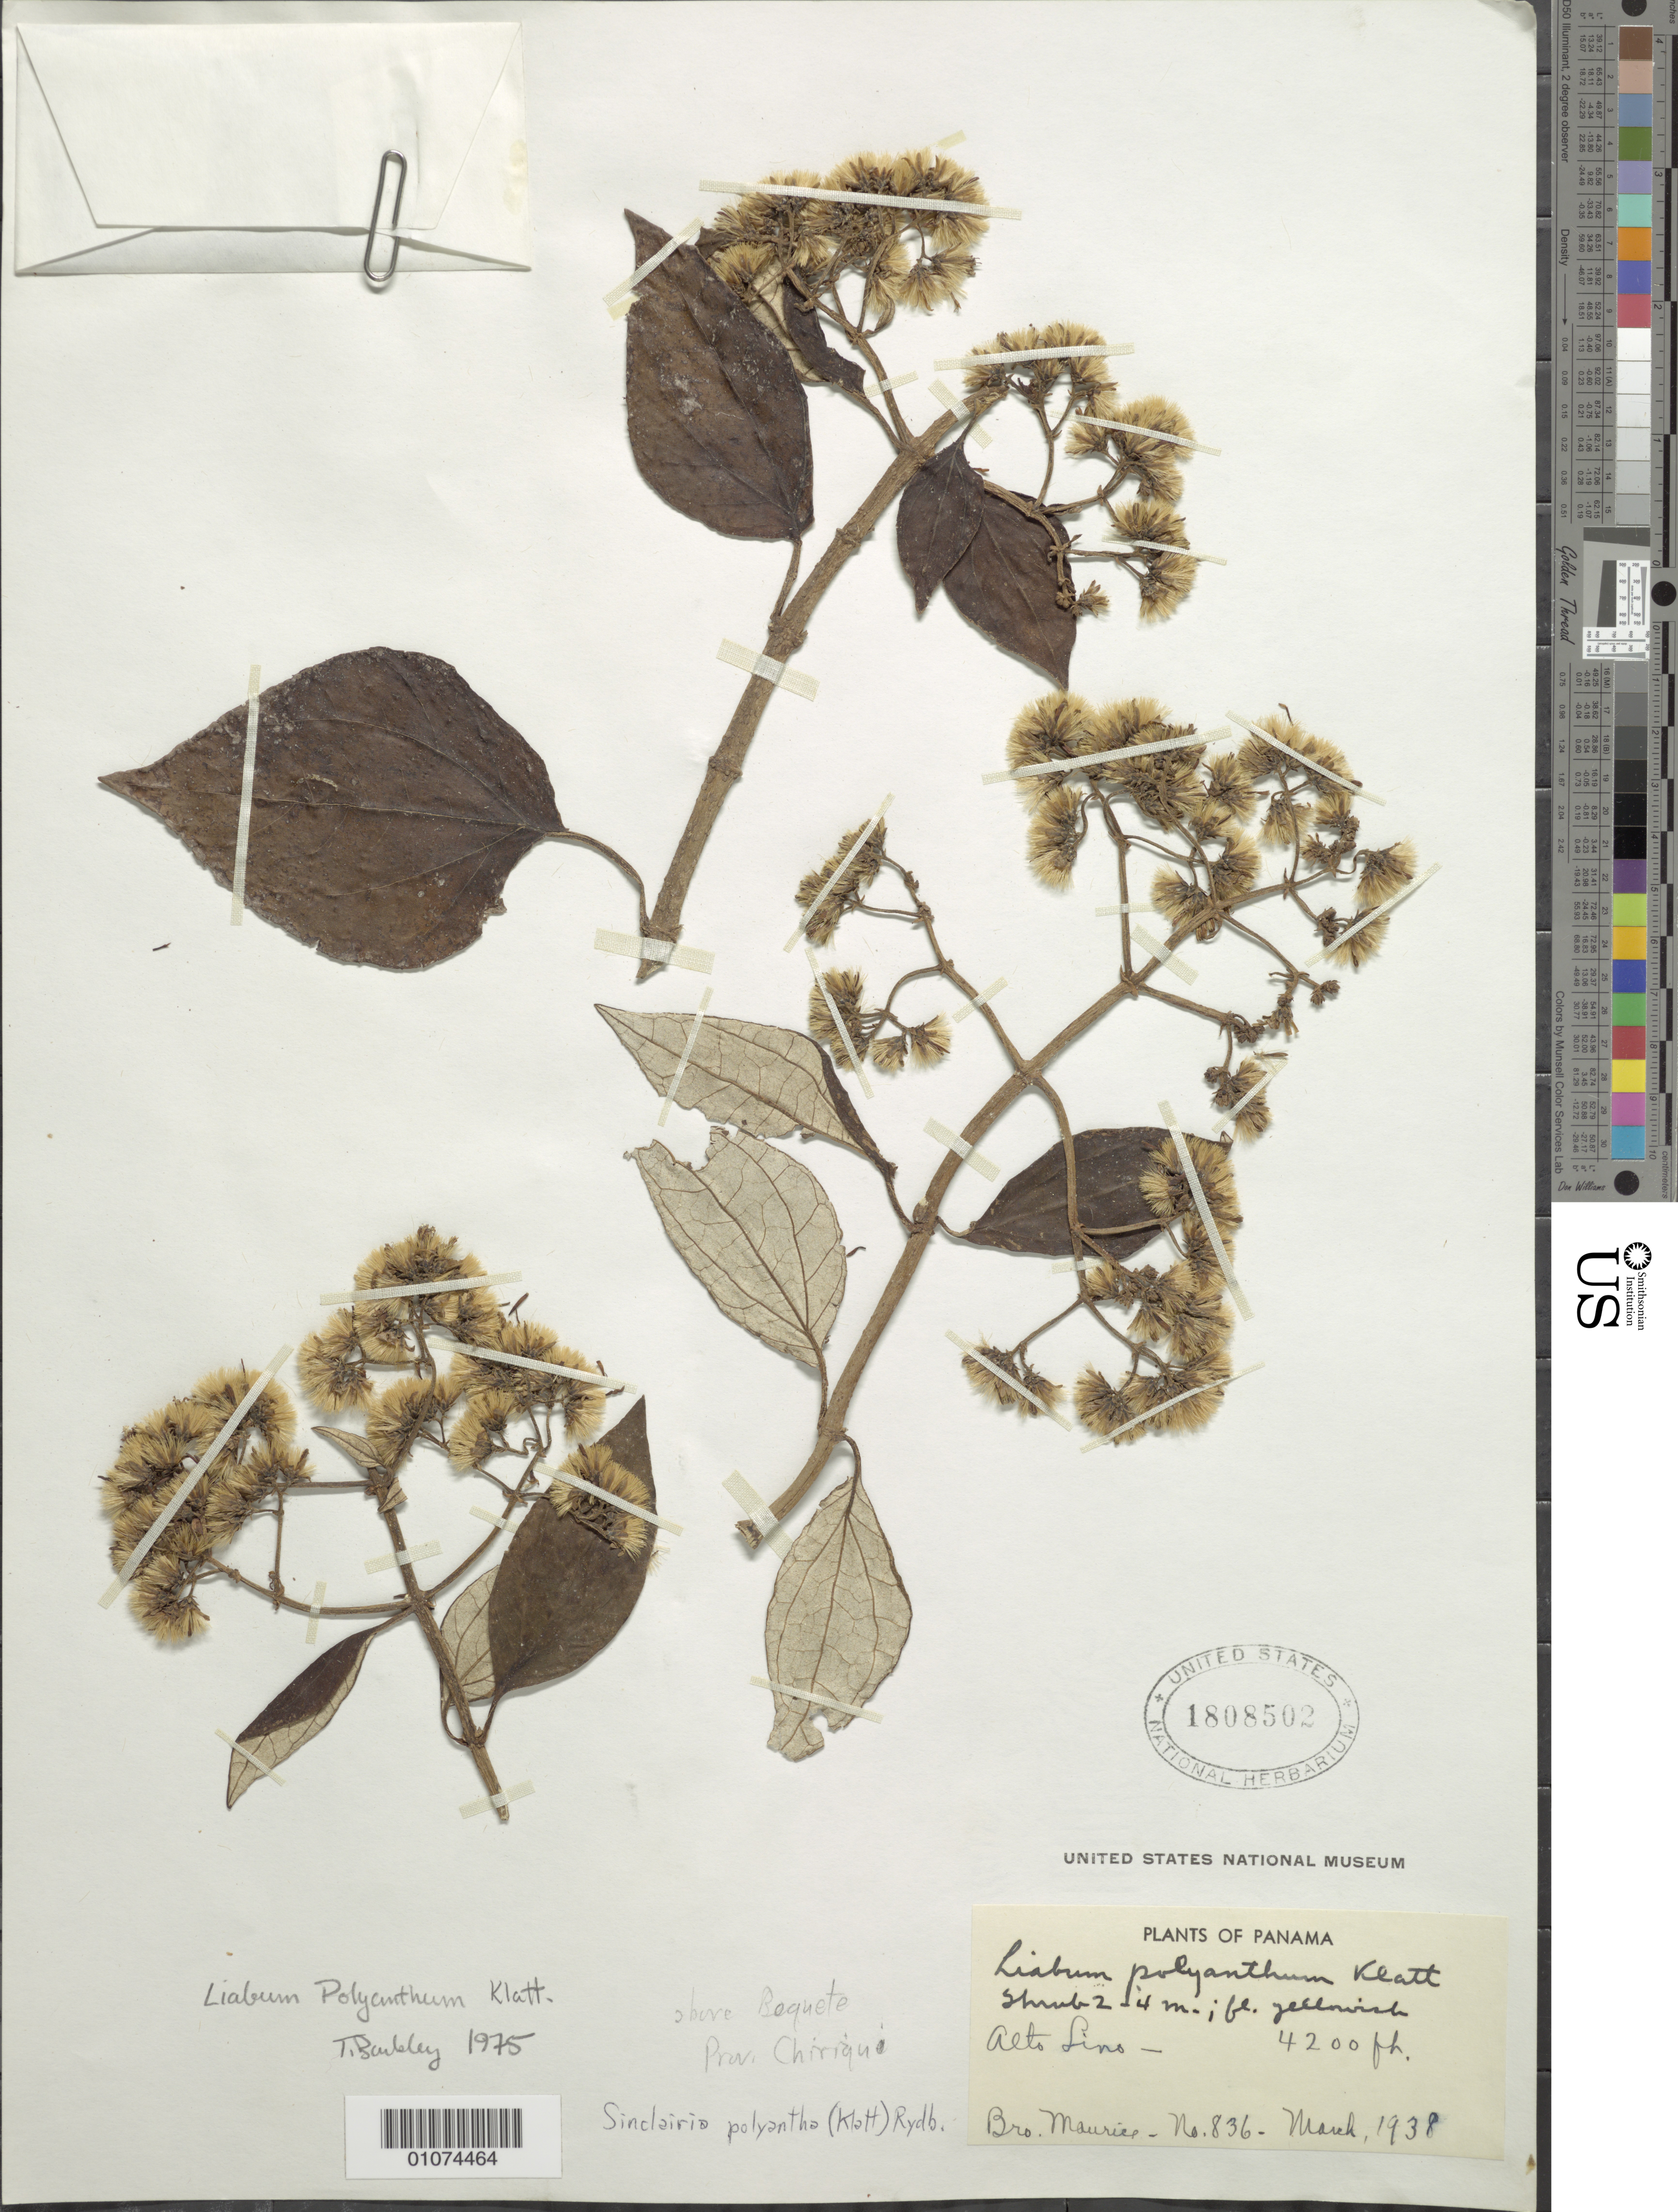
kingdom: Plantae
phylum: Tracheophyta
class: Magnoliopsida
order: Asterales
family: Asteraceae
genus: Sinclairia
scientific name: Sinclairia polyantha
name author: (Klatt) Rydb.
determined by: Baubley, --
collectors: B. Maurice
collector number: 836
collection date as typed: March 1938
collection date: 1938-03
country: Panama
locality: Alto Lino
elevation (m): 1280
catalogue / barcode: US 1808502